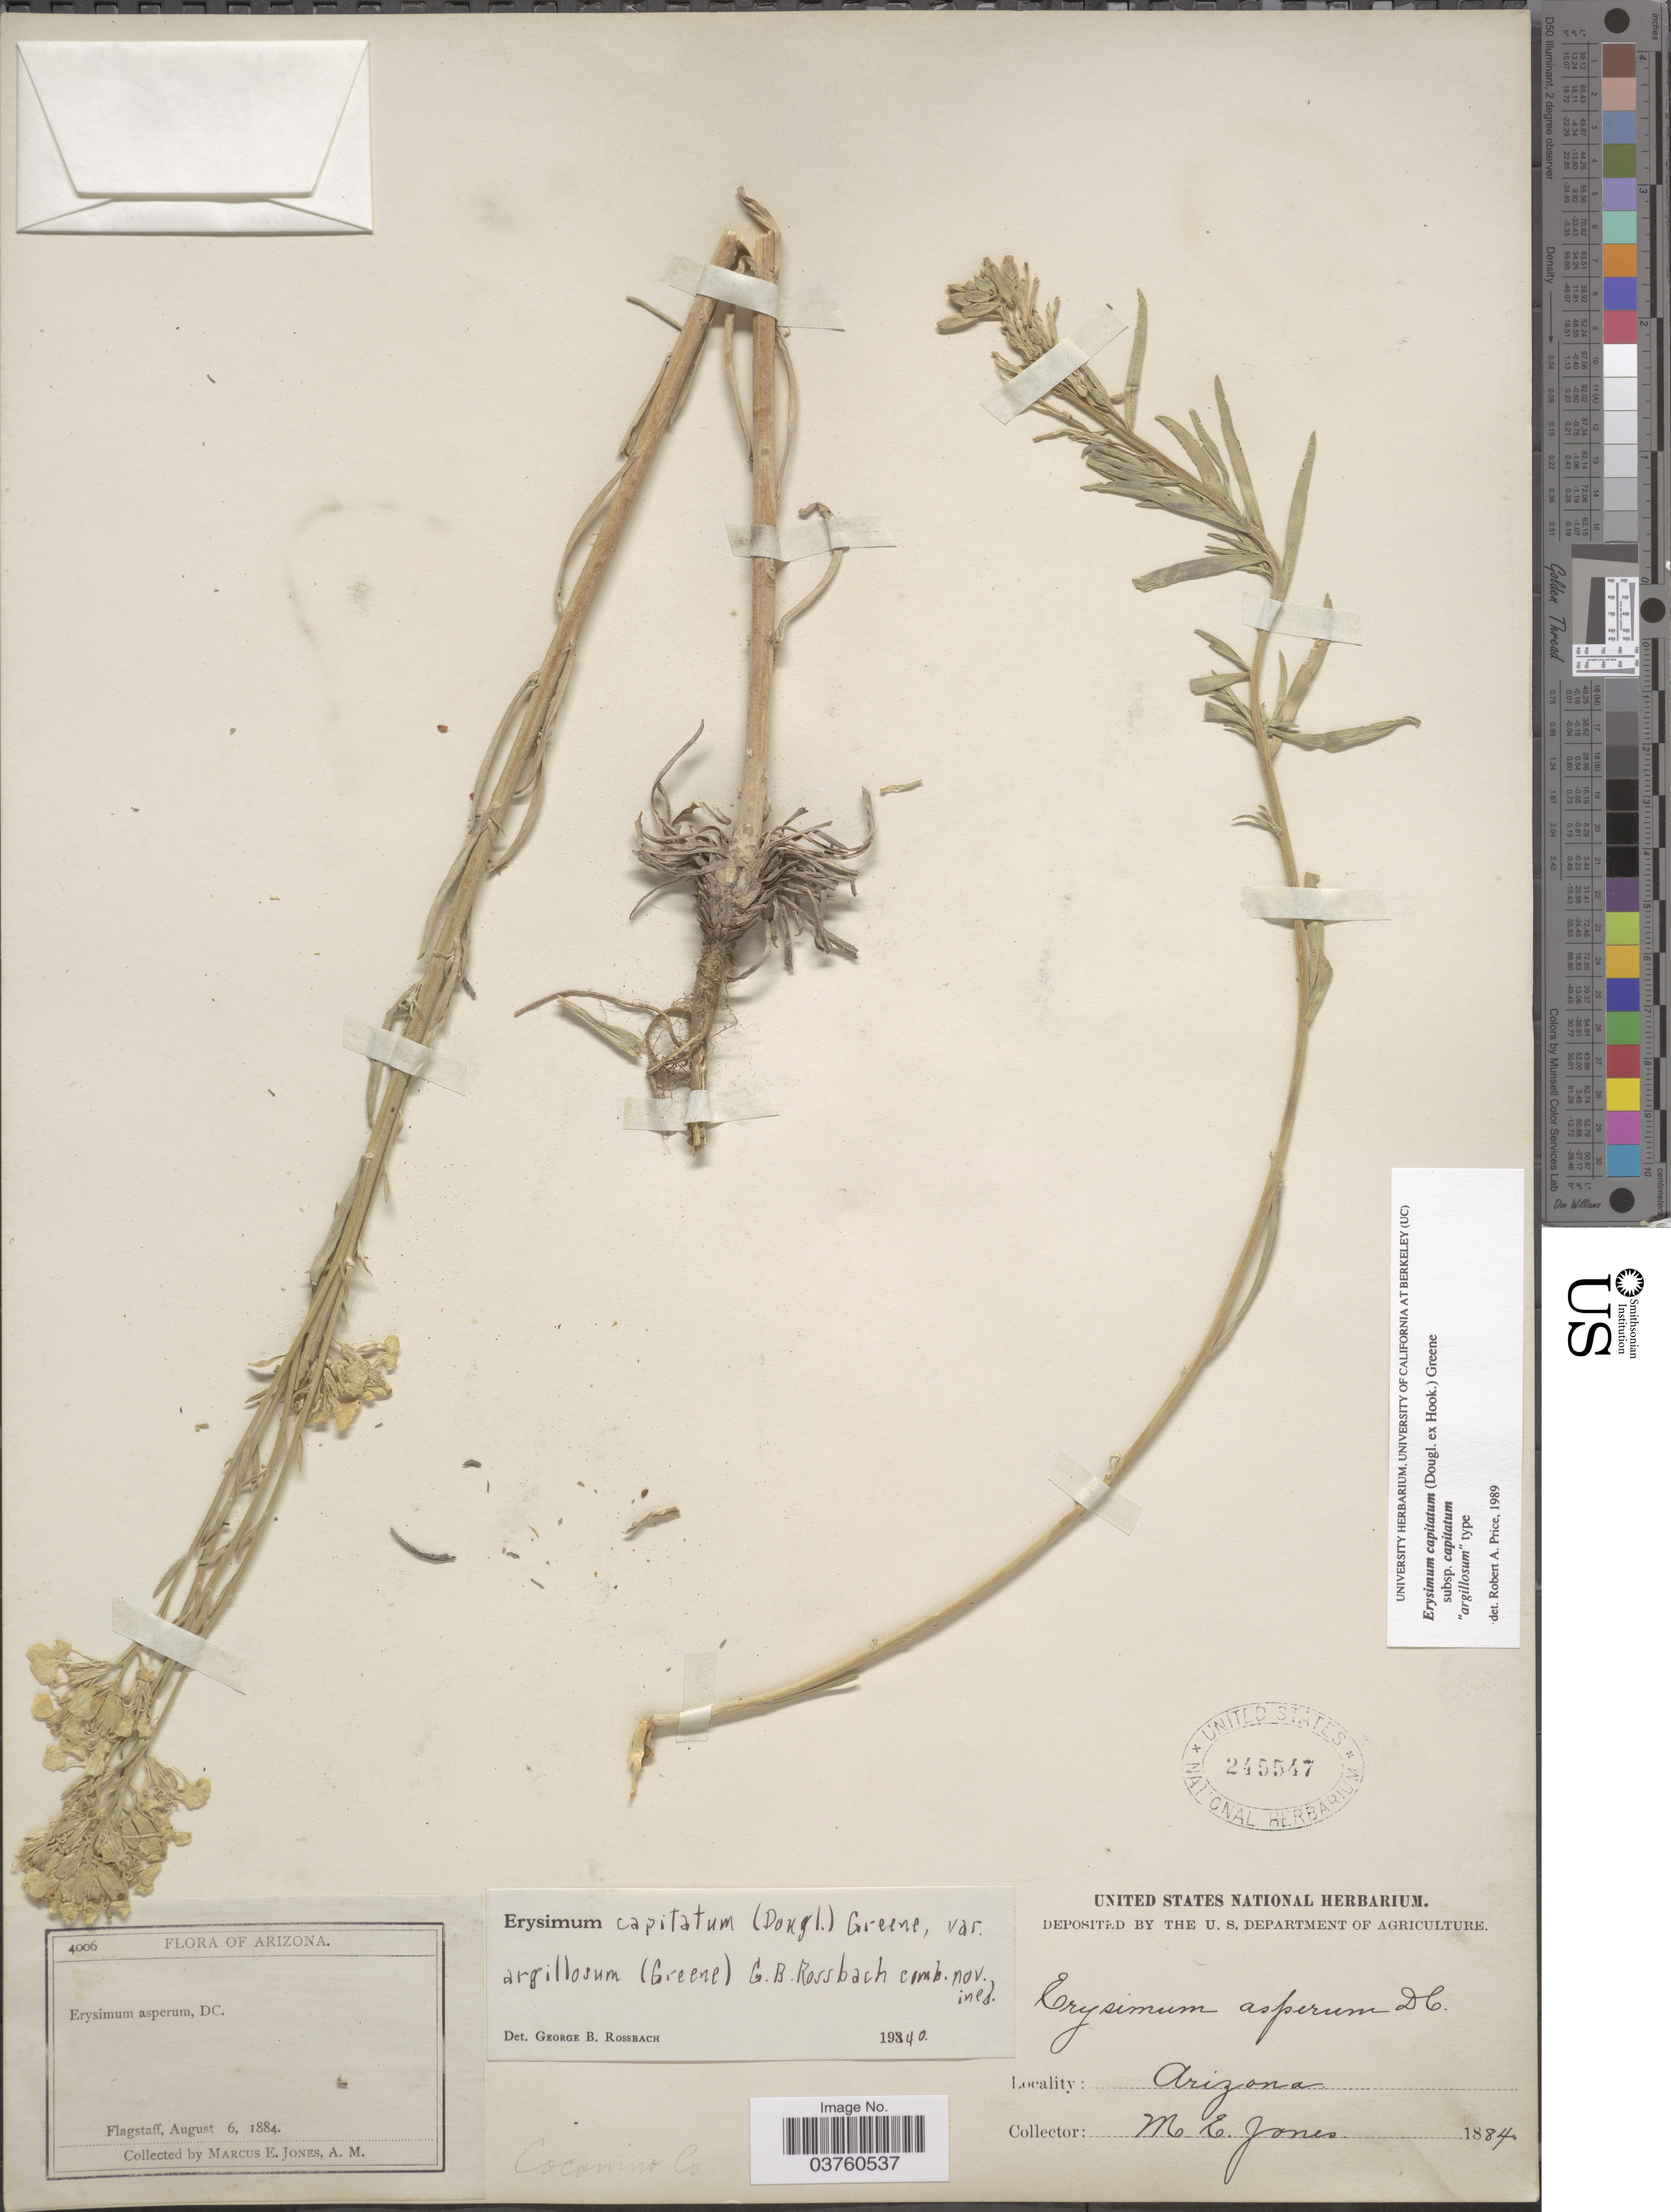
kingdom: Plantae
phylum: Tracheophyta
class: Magnoliopsida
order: Brassicales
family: Brassicaceae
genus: Erysimum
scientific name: Erysimum capitatum subsp. capitatum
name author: (Douglas ex Hook.) Greene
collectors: M. E. Jones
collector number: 4006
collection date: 1884-08-06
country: United States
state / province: Arizona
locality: Flagstaff. Coconino Co.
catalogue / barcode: US 245547